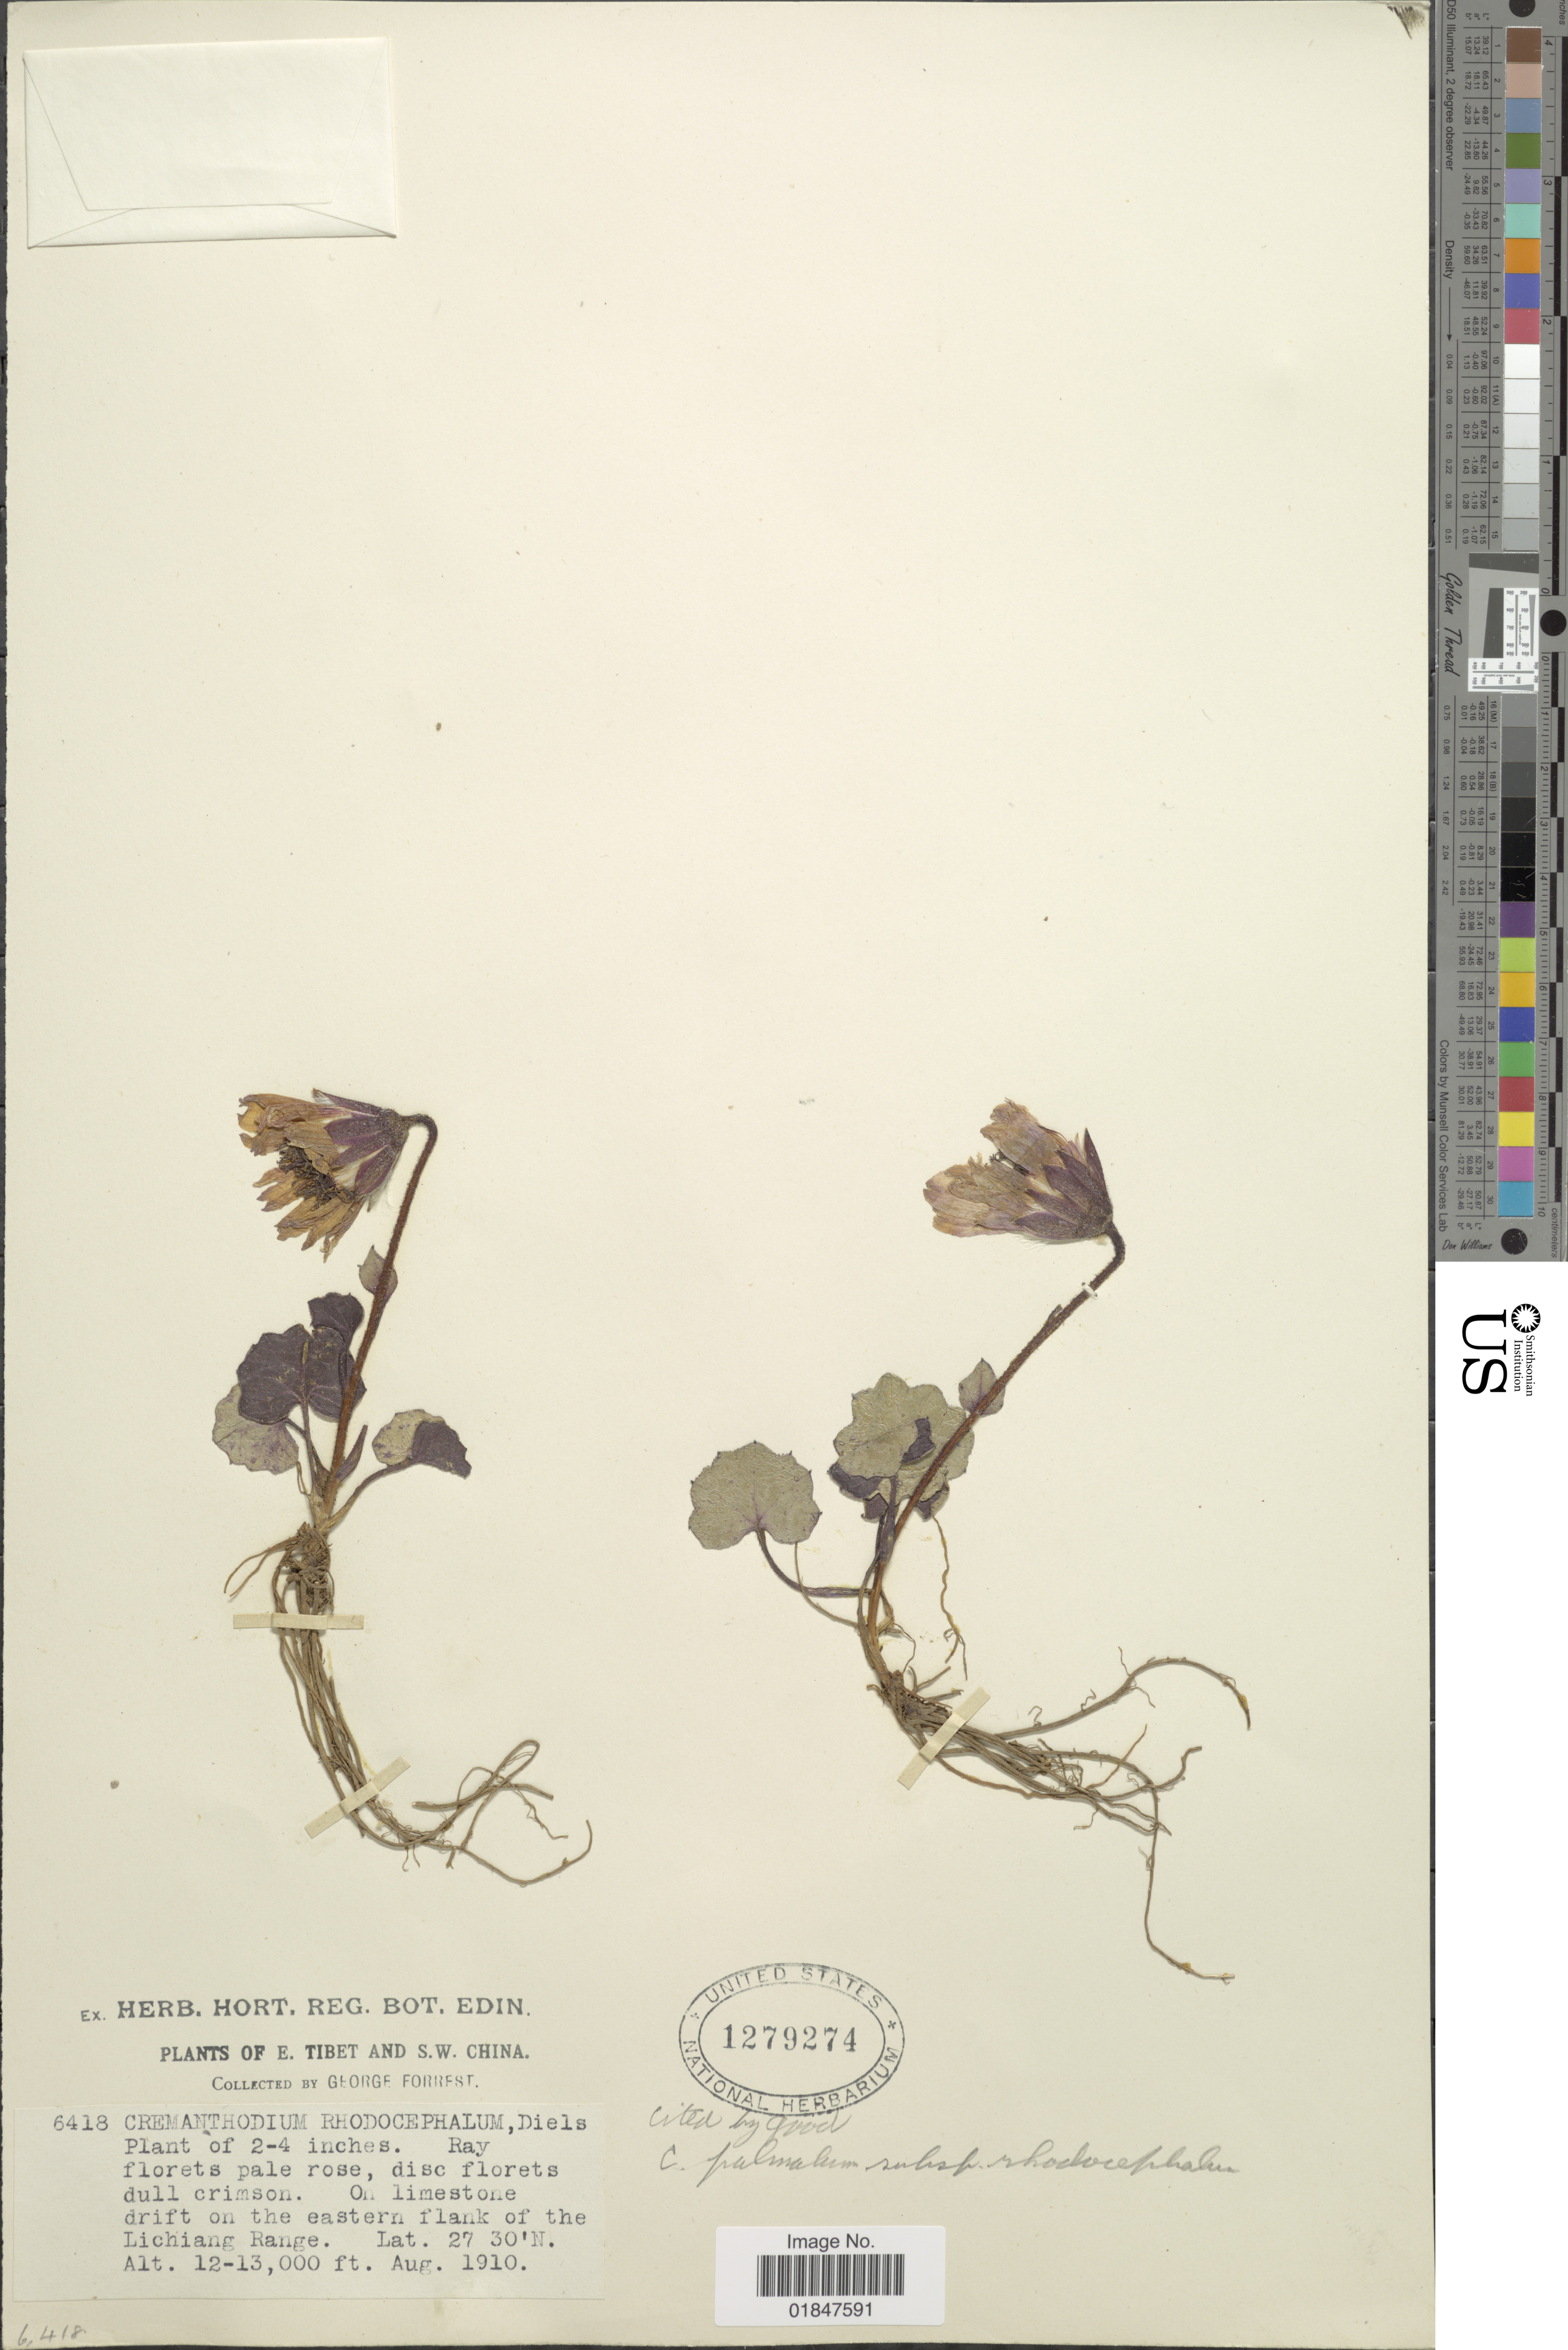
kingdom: Plantae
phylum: Tracheophyta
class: Magnoliopsida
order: Asterales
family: Asteraceae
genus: Cremanthodium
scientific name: Cremanthodium rhodocephalum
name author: Diels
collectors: G. Forrest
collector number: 6418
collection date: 1910-08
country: China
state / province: Xizang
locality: E. Tibet and S.W. China, On limestone drift on the eastern flank of the Lichiang Range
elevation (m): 3658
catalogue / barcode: US 1279274